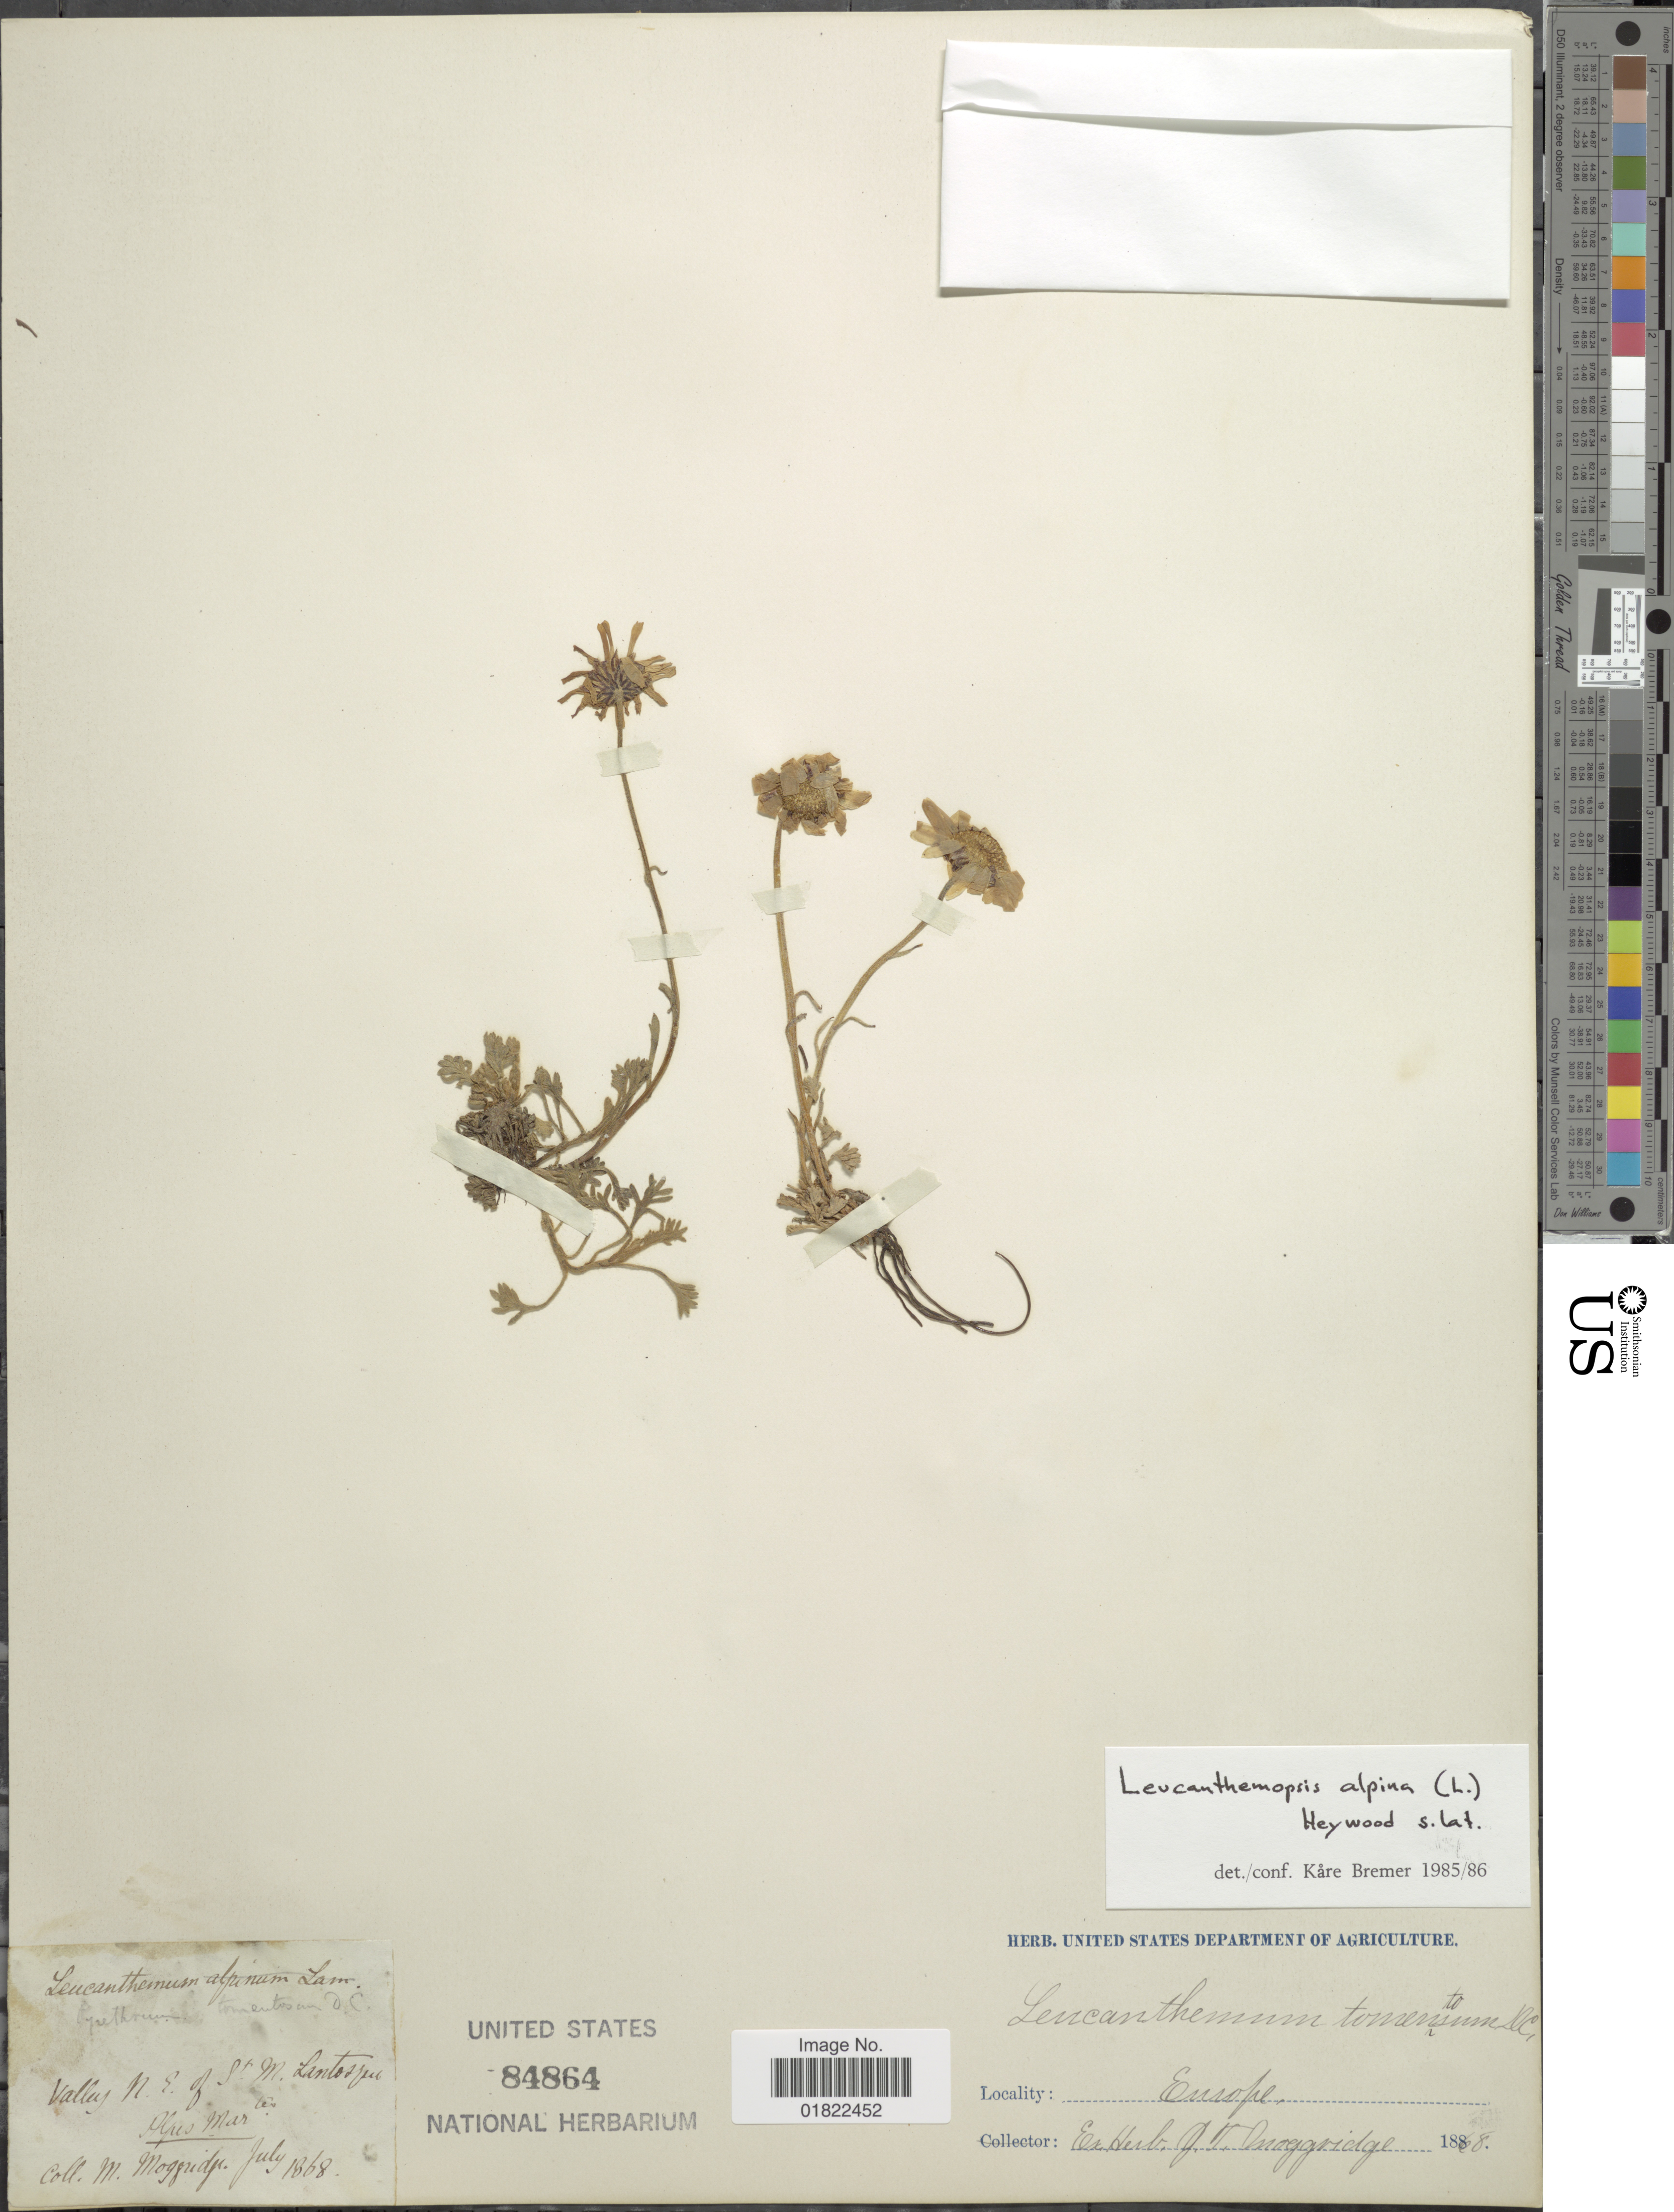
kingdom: Plantae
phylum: Tracheophyta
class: Magnoliopsida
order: Asterales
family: Asteraceae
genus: Leucanthemopsis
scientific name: Leucanthemopsis alpina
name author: (L.) Heywood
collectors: M. Moggridge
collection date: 1868-07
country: France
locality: Valley N.E. of St M Lantosque, Alpes Mar, Europe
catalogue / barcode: US 84864